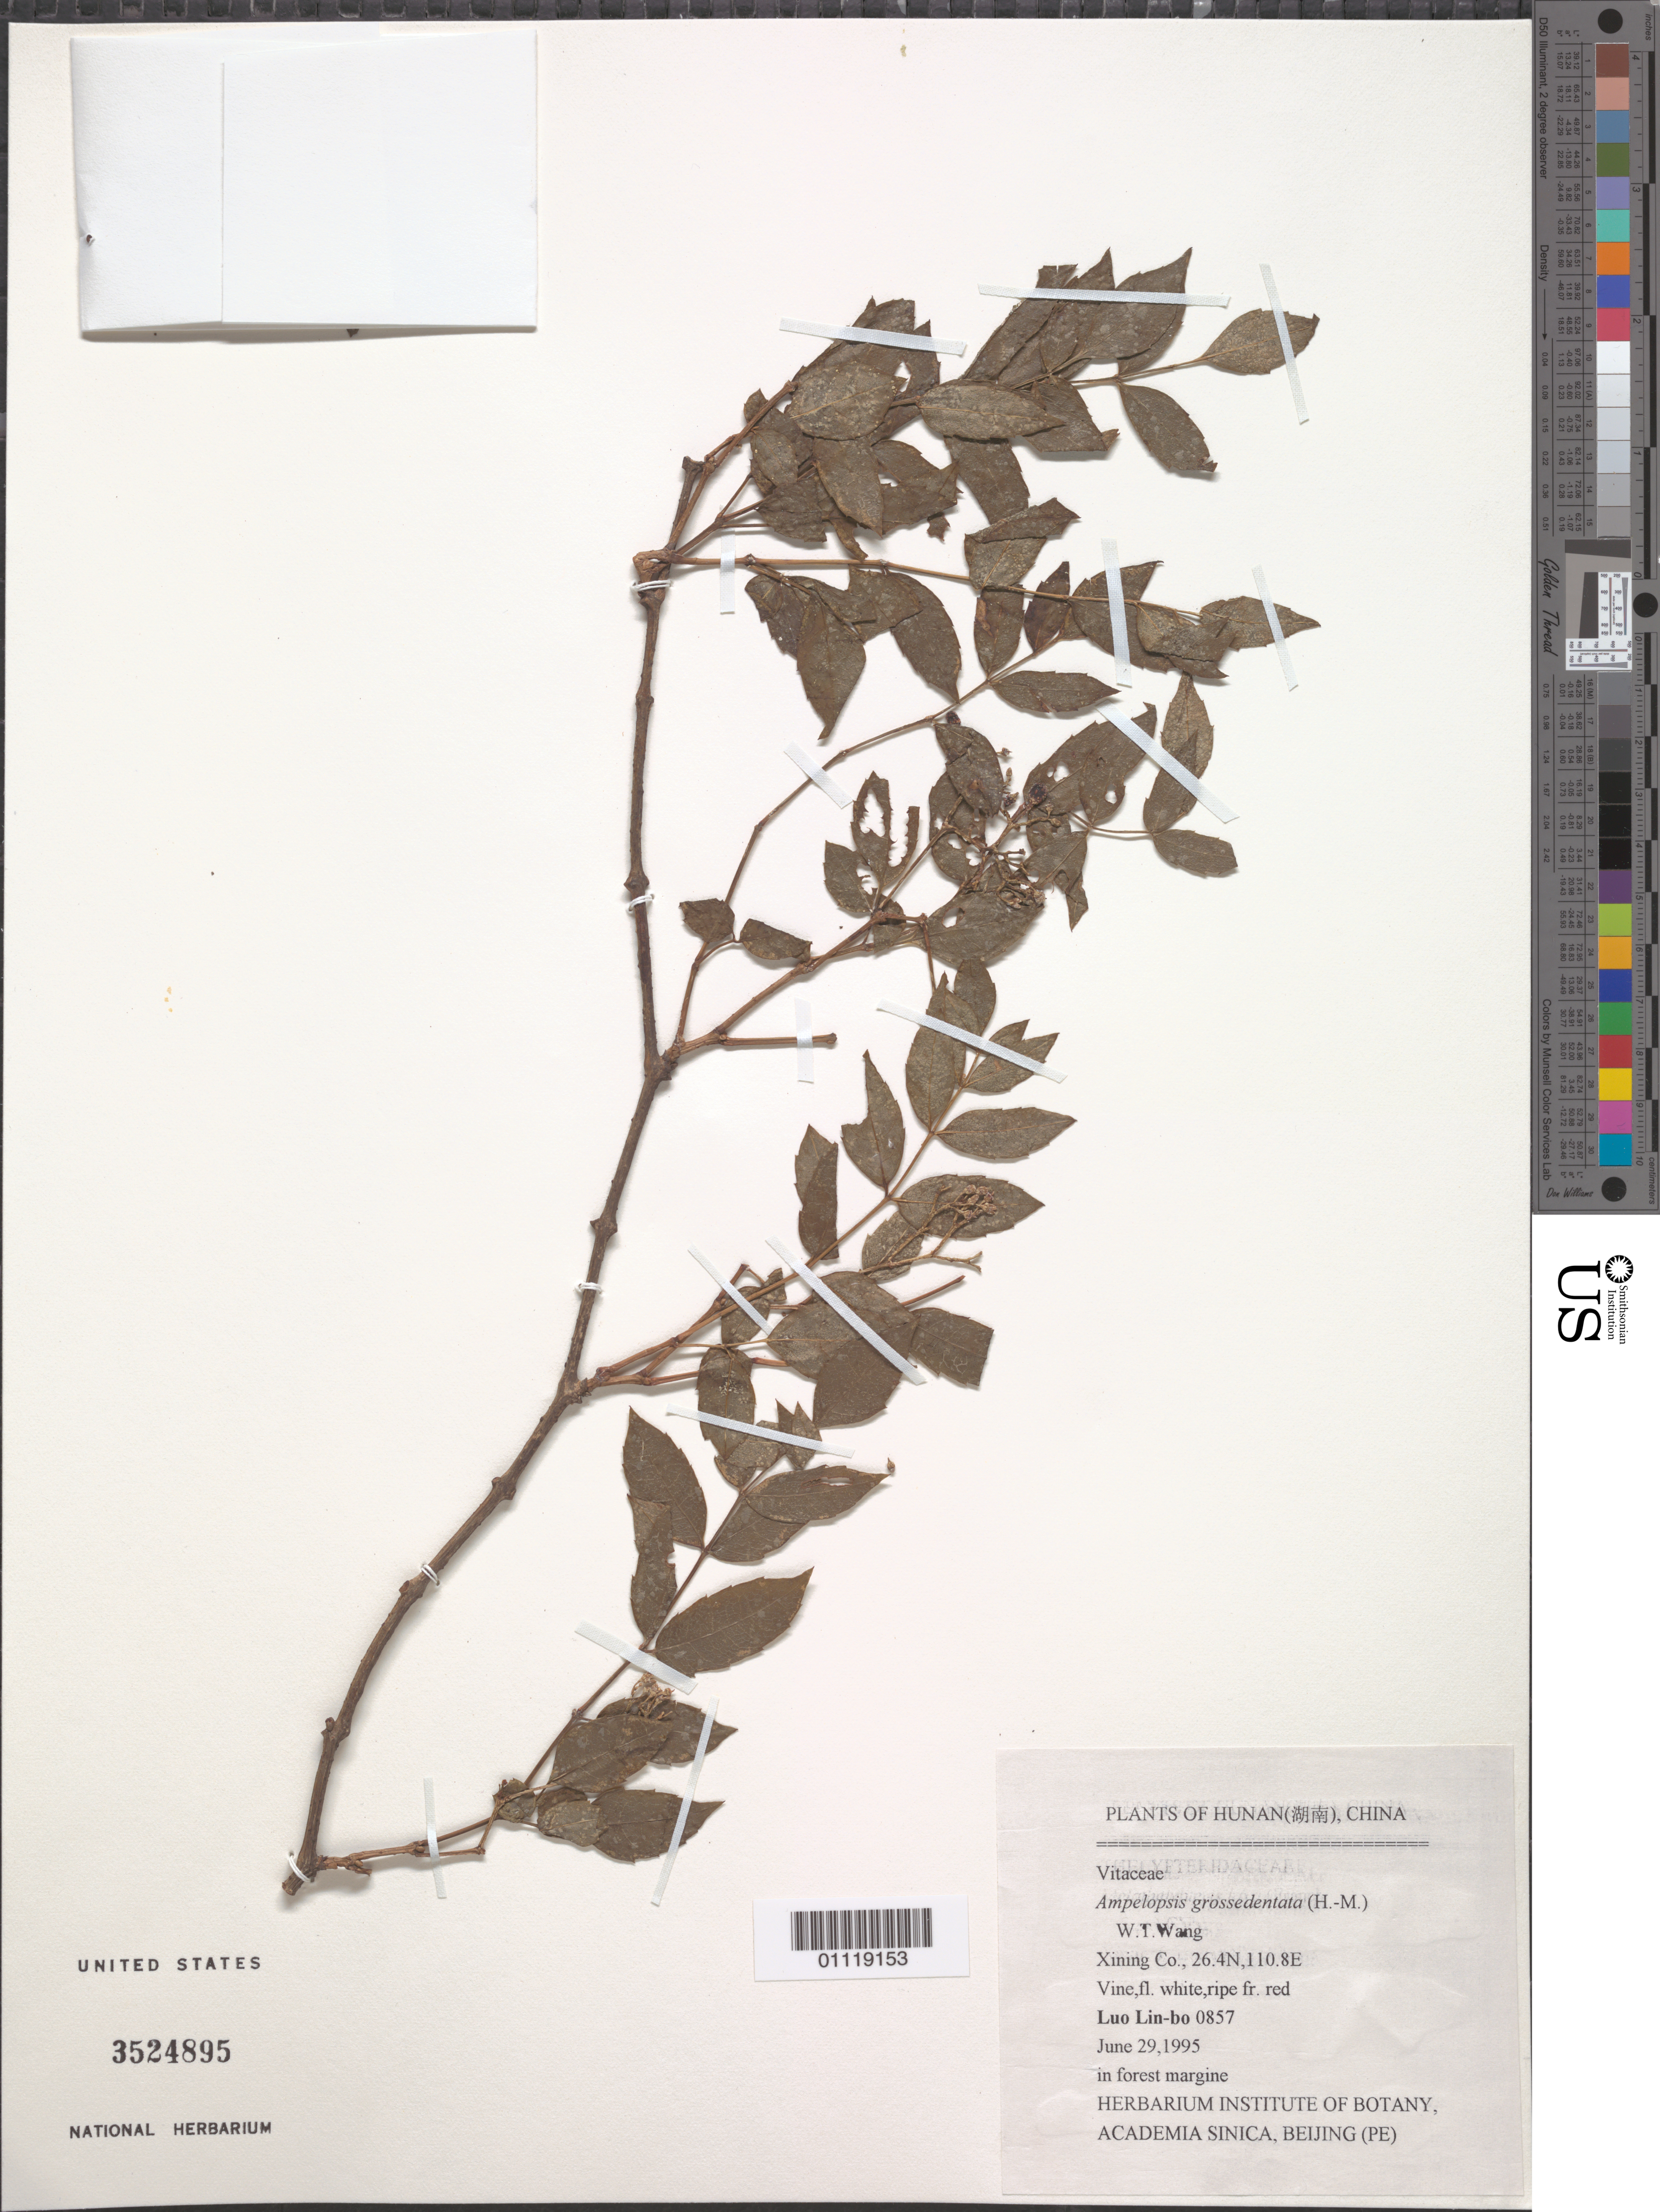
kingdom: Plantae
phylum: Tracheophyta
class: Magnoliopsida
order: Vitales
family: Vitaceae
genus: Ampelopsis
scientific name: Ampelopsis grossedentata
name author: (Hand.-Mazz.) W.T. Wang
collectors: L. Lin-bo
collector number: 0857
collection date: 1995-06-29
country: China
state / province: Hunan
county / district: Xining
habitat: In forest margine, vine.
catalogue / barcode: US 3524895